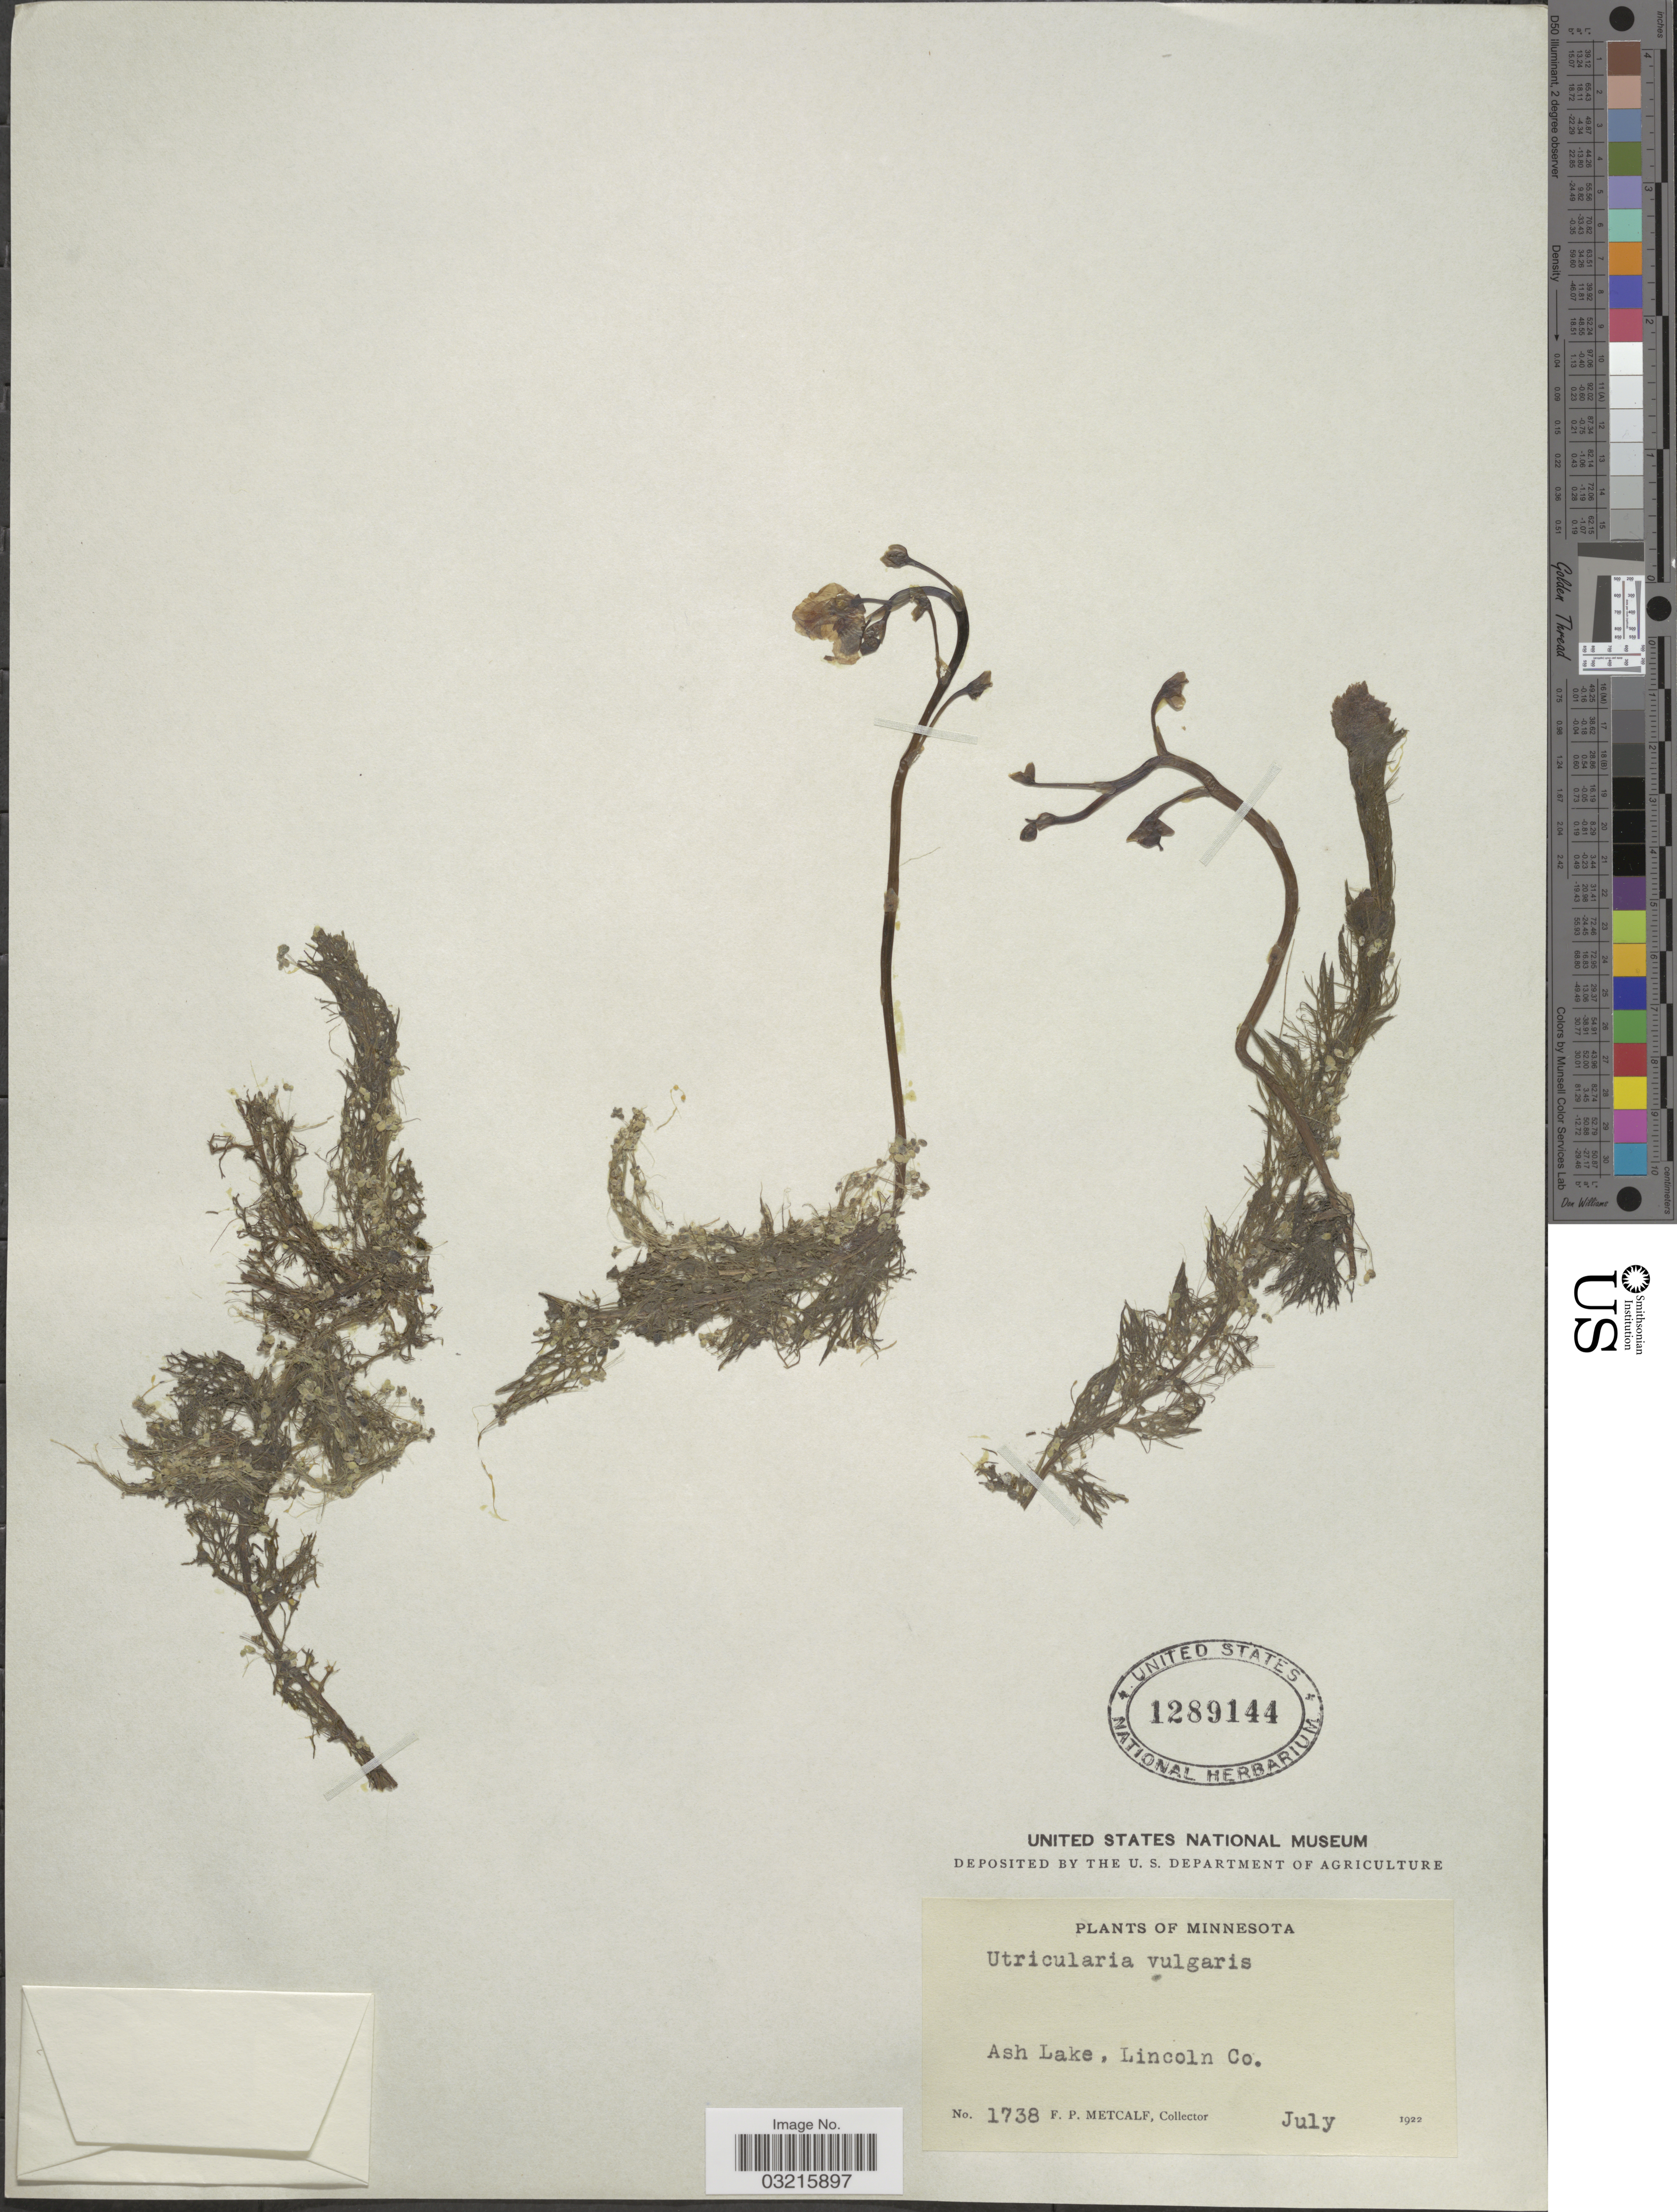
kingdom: Plantae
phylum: Tracheophyta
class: Magnoliopsida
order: Lamiales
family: Lentibulariaceae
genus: Utricularia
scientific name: Utricularia vulgaris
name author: L.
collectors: F. Metcalf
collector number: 1738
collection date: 1922-07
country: United States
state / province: Minnesota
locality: Ash Lake, Lincoln Co.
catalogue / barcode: US 1289144